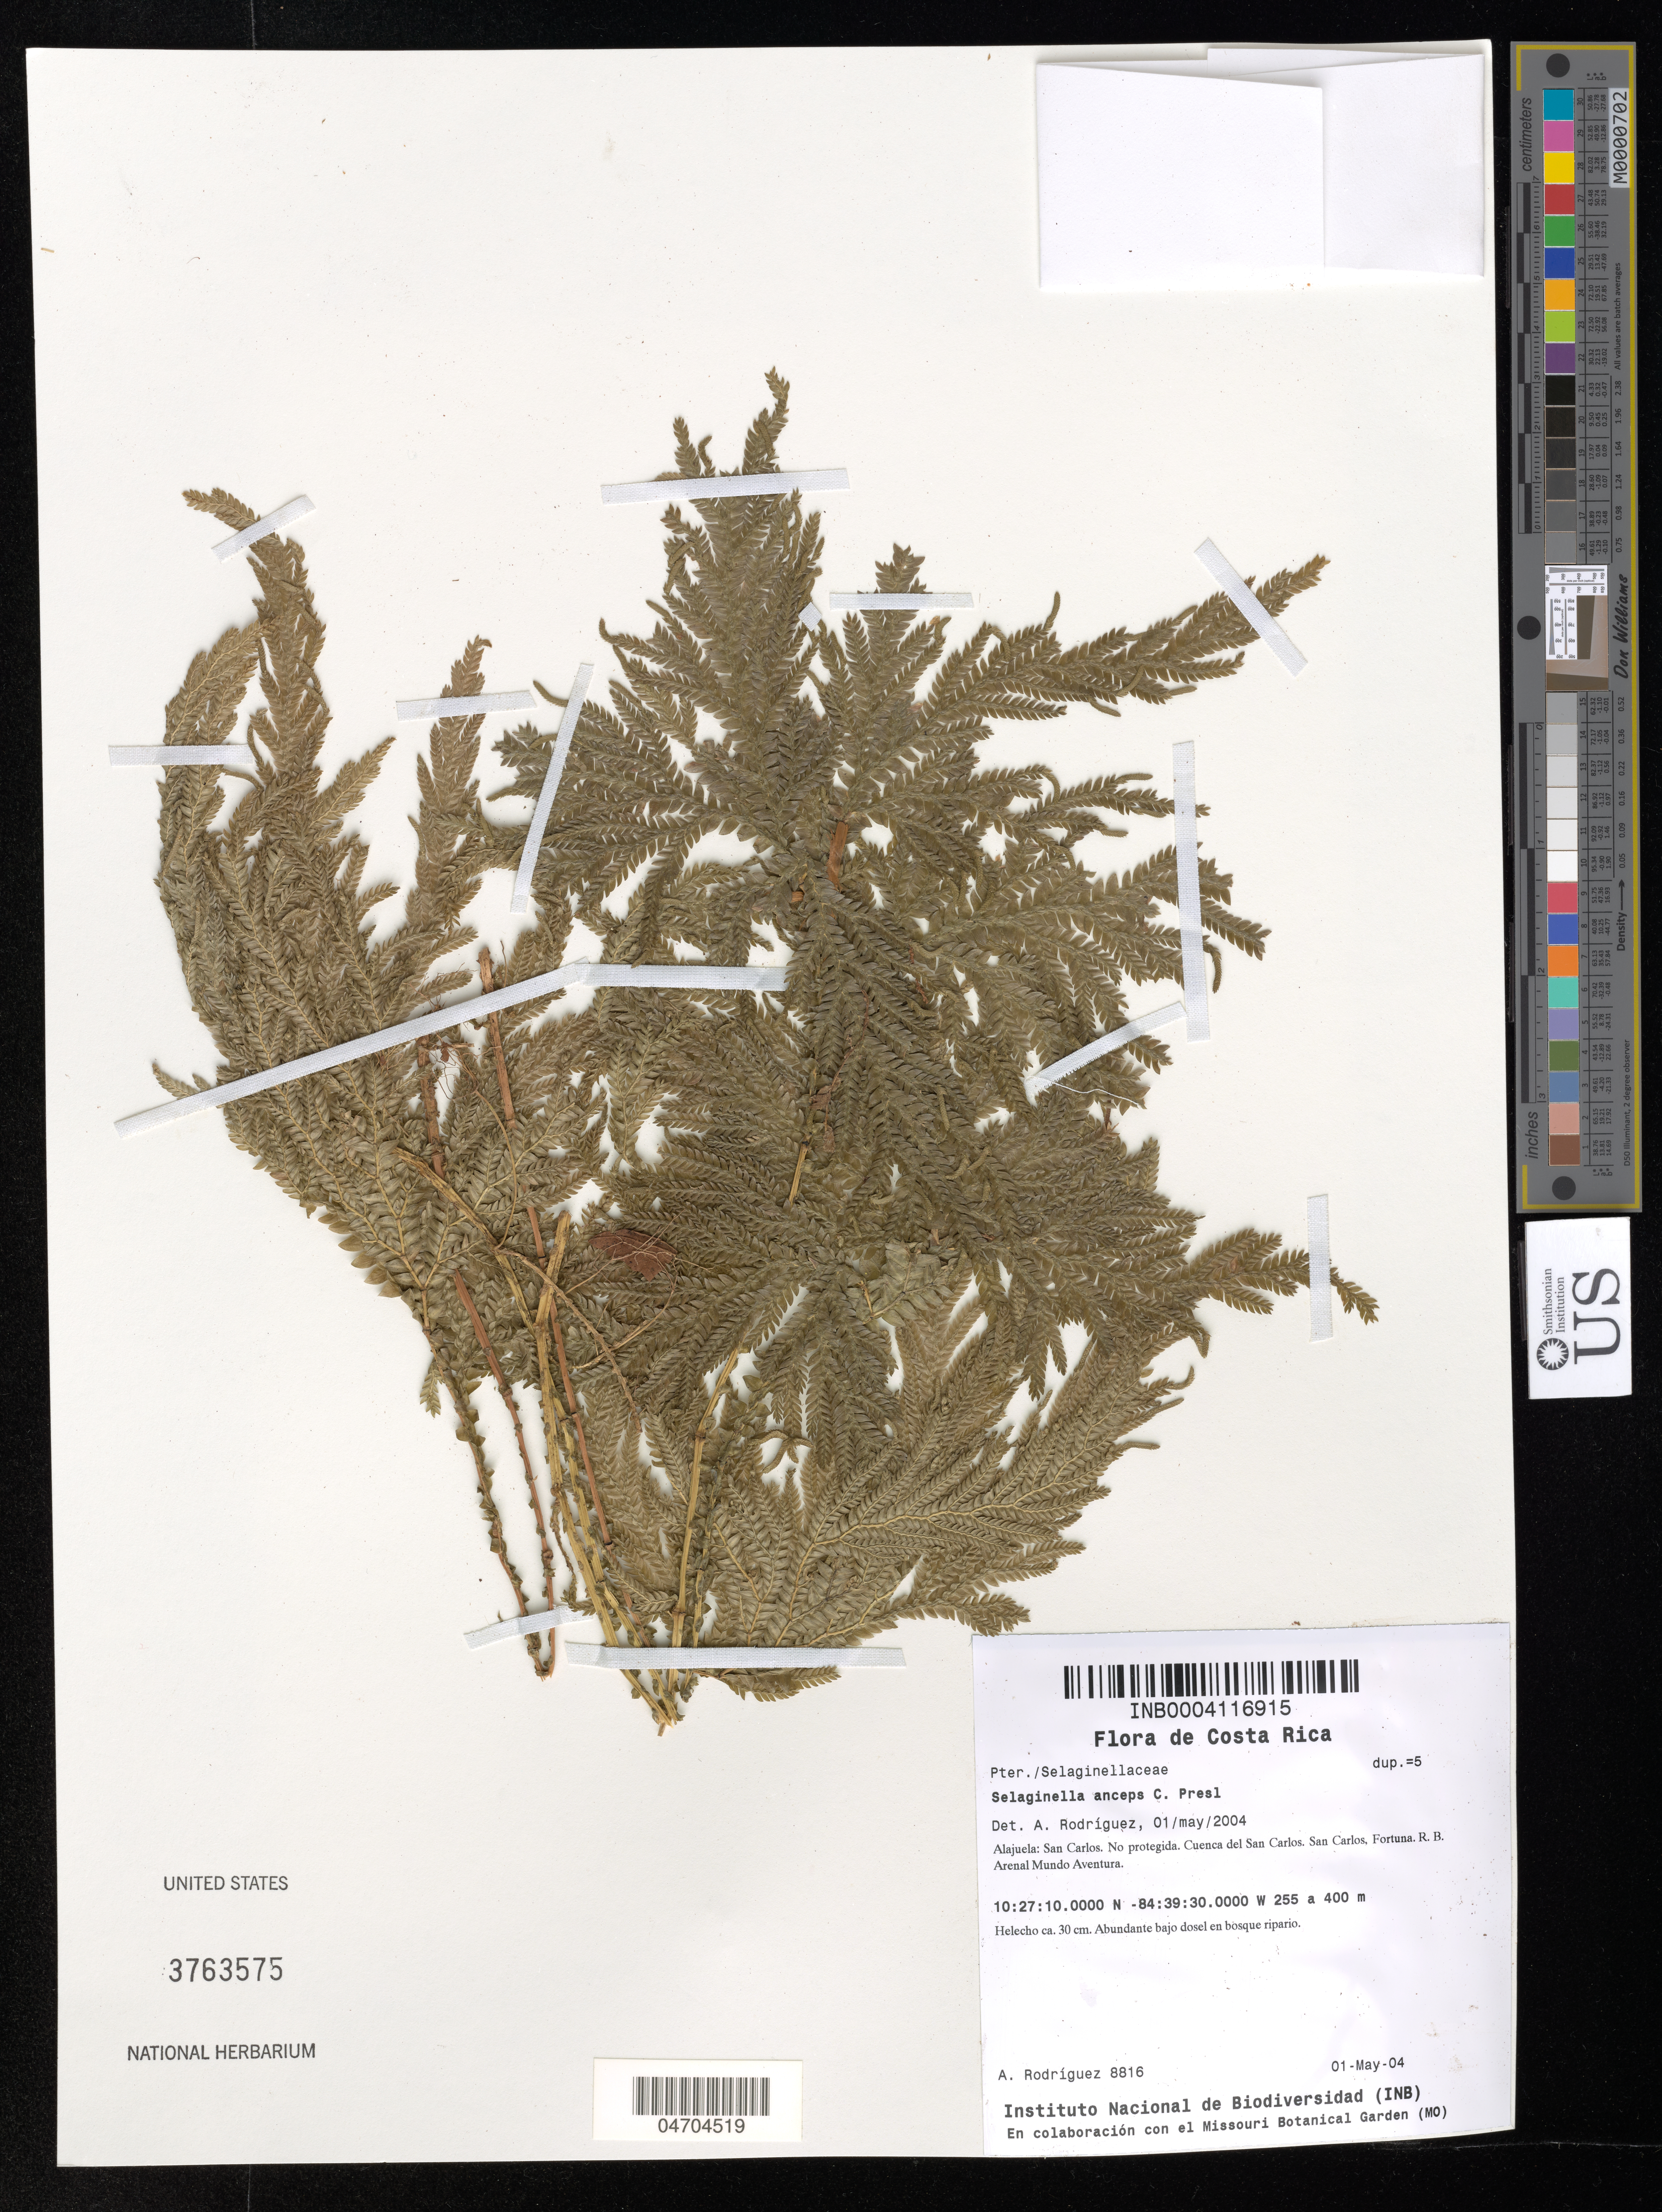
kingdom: Plantae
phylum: Tracheophyta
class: Lycopodiopsida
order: Selaginellales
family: Selaginellaceae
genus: Selaginella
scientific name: Selaginella anceps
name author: (C. Presl)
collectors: A. Rodríguez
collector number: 8816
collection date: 2004-05-01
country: Costa Rica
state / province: Alajuela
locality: San Carlos. No protegida. Cuenca del San Carlos. Fortuna. R. B. Arenal Mundo Aventura.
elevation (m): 255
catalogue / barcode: US 3763575